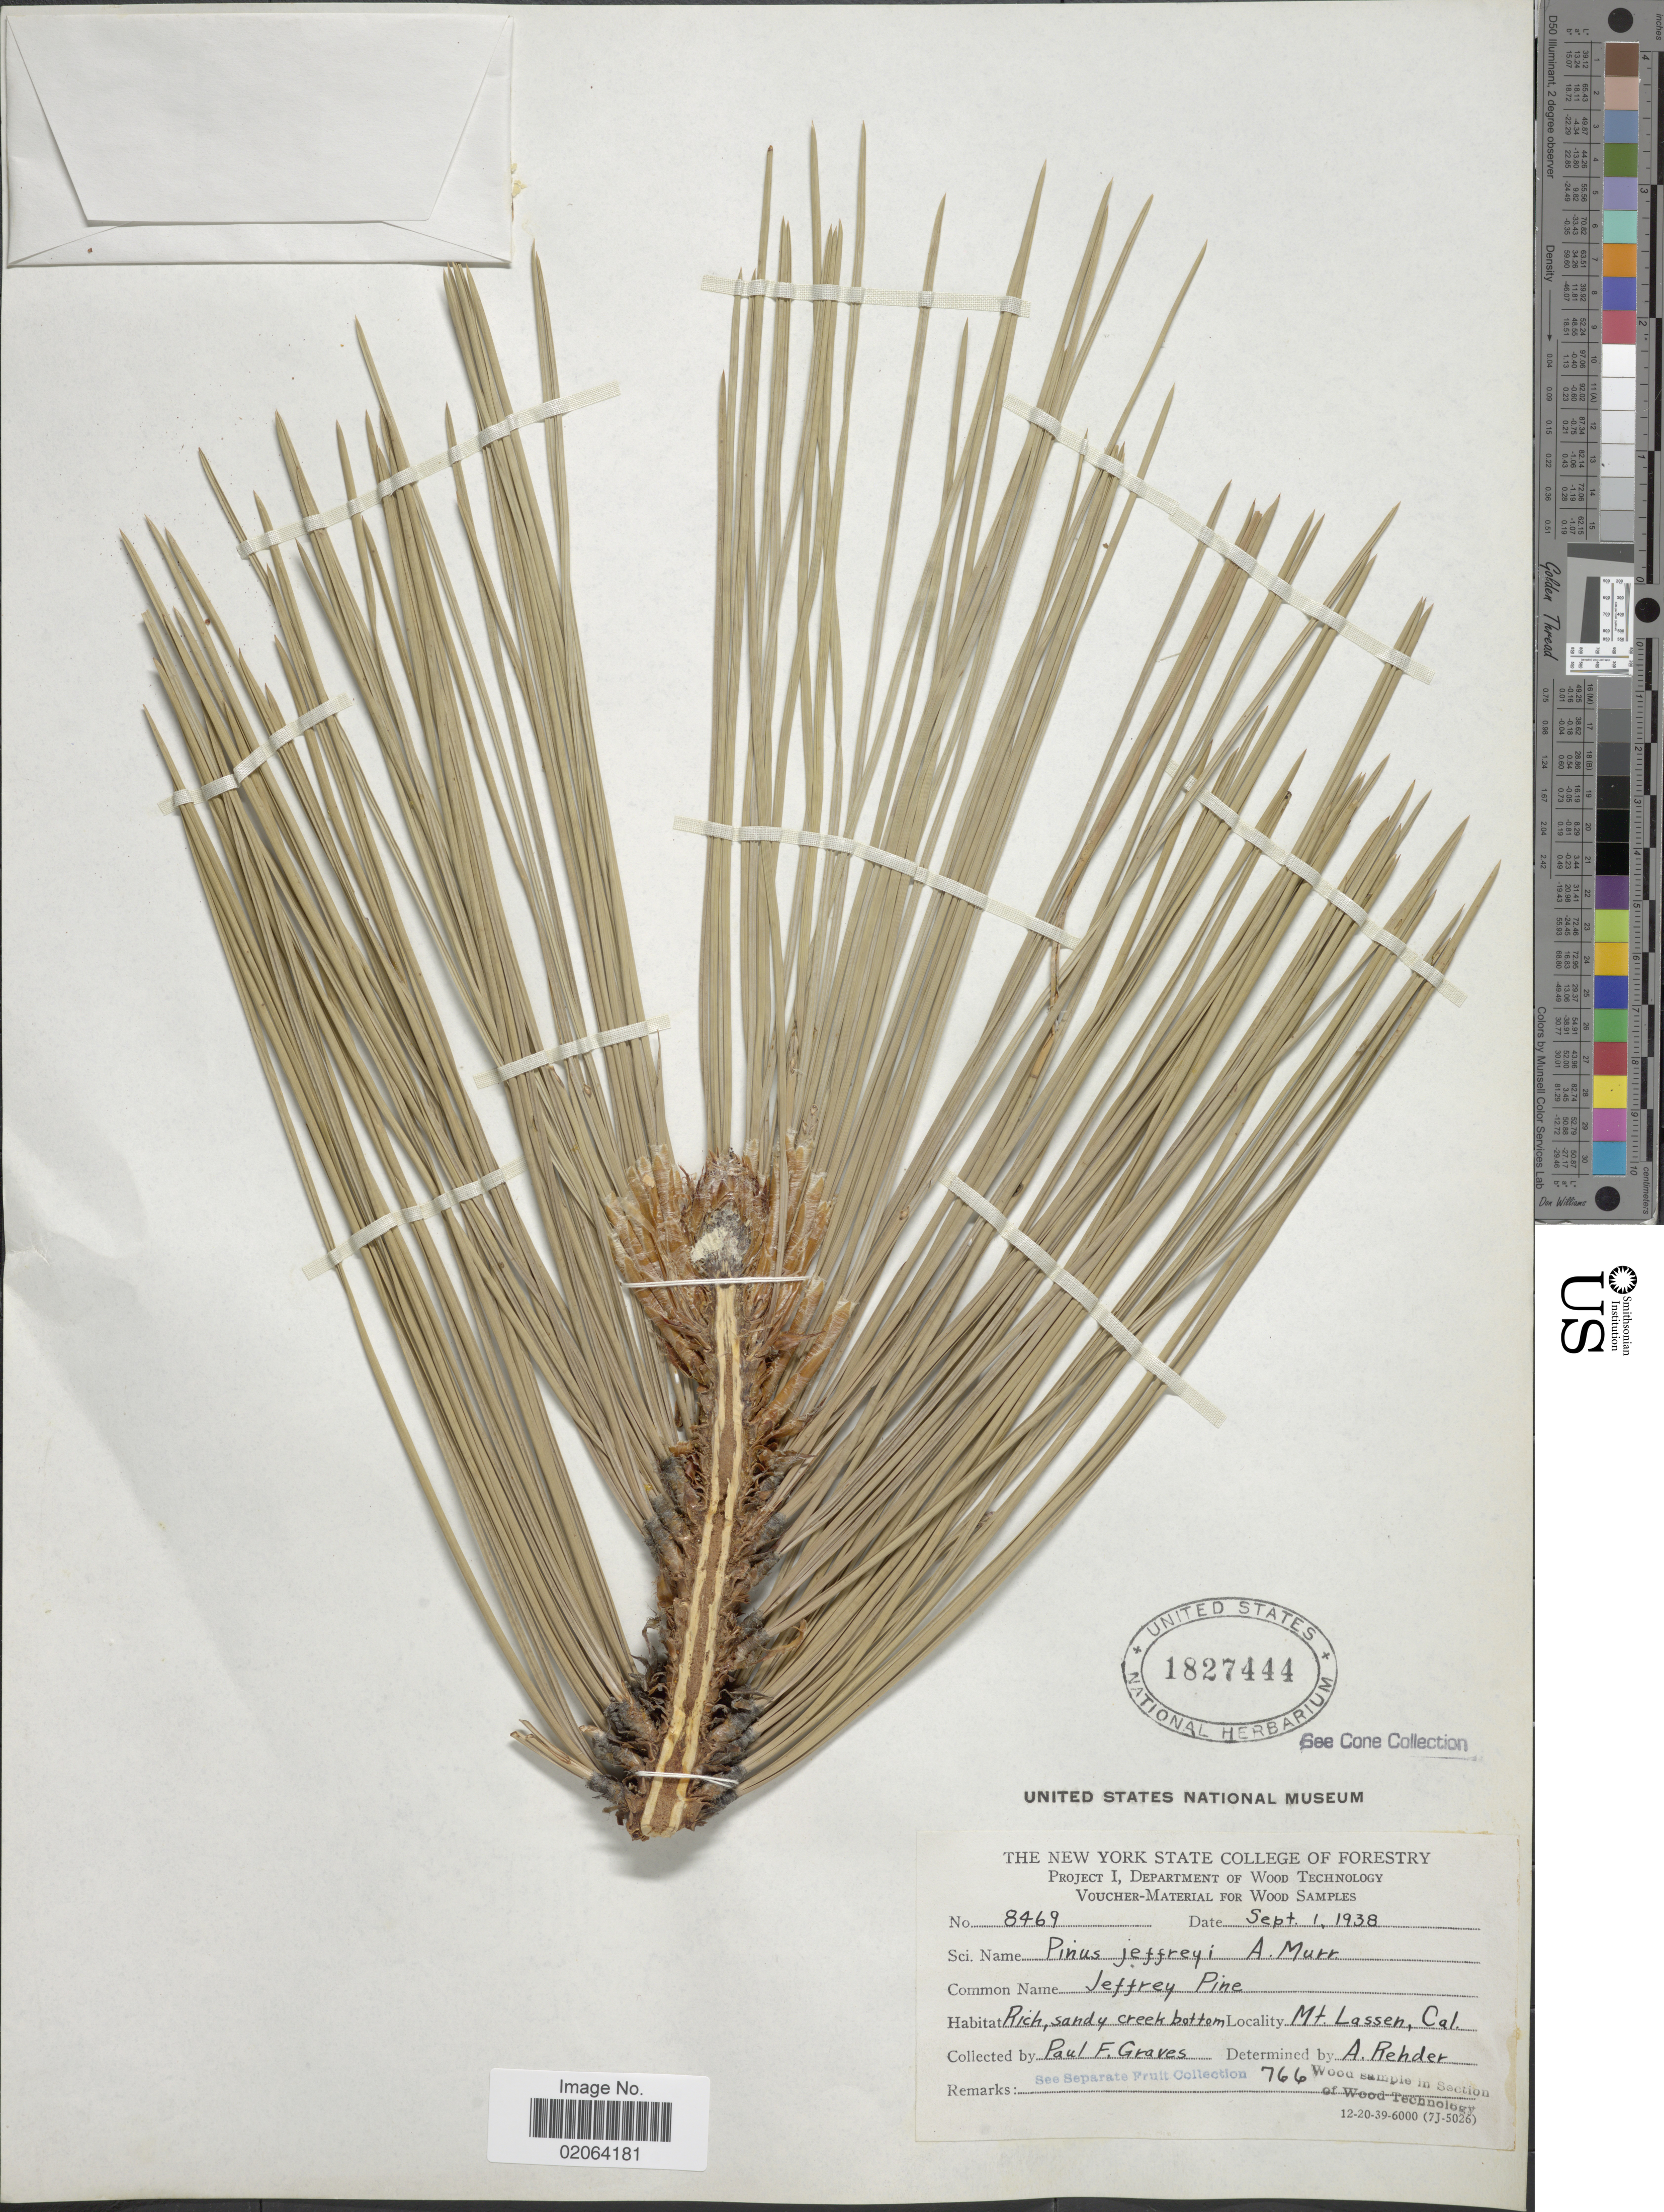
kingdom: Plantae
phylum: Tracheophyta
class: Pinopsida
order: Pinales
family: Pinaceae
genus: Pinus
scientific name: Pinus jeffreyi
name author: Balf.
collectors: P. Graves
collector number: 8469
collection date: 1938-09-01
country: United States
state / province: California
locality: Mt. Lassen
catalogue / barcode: US 1827444